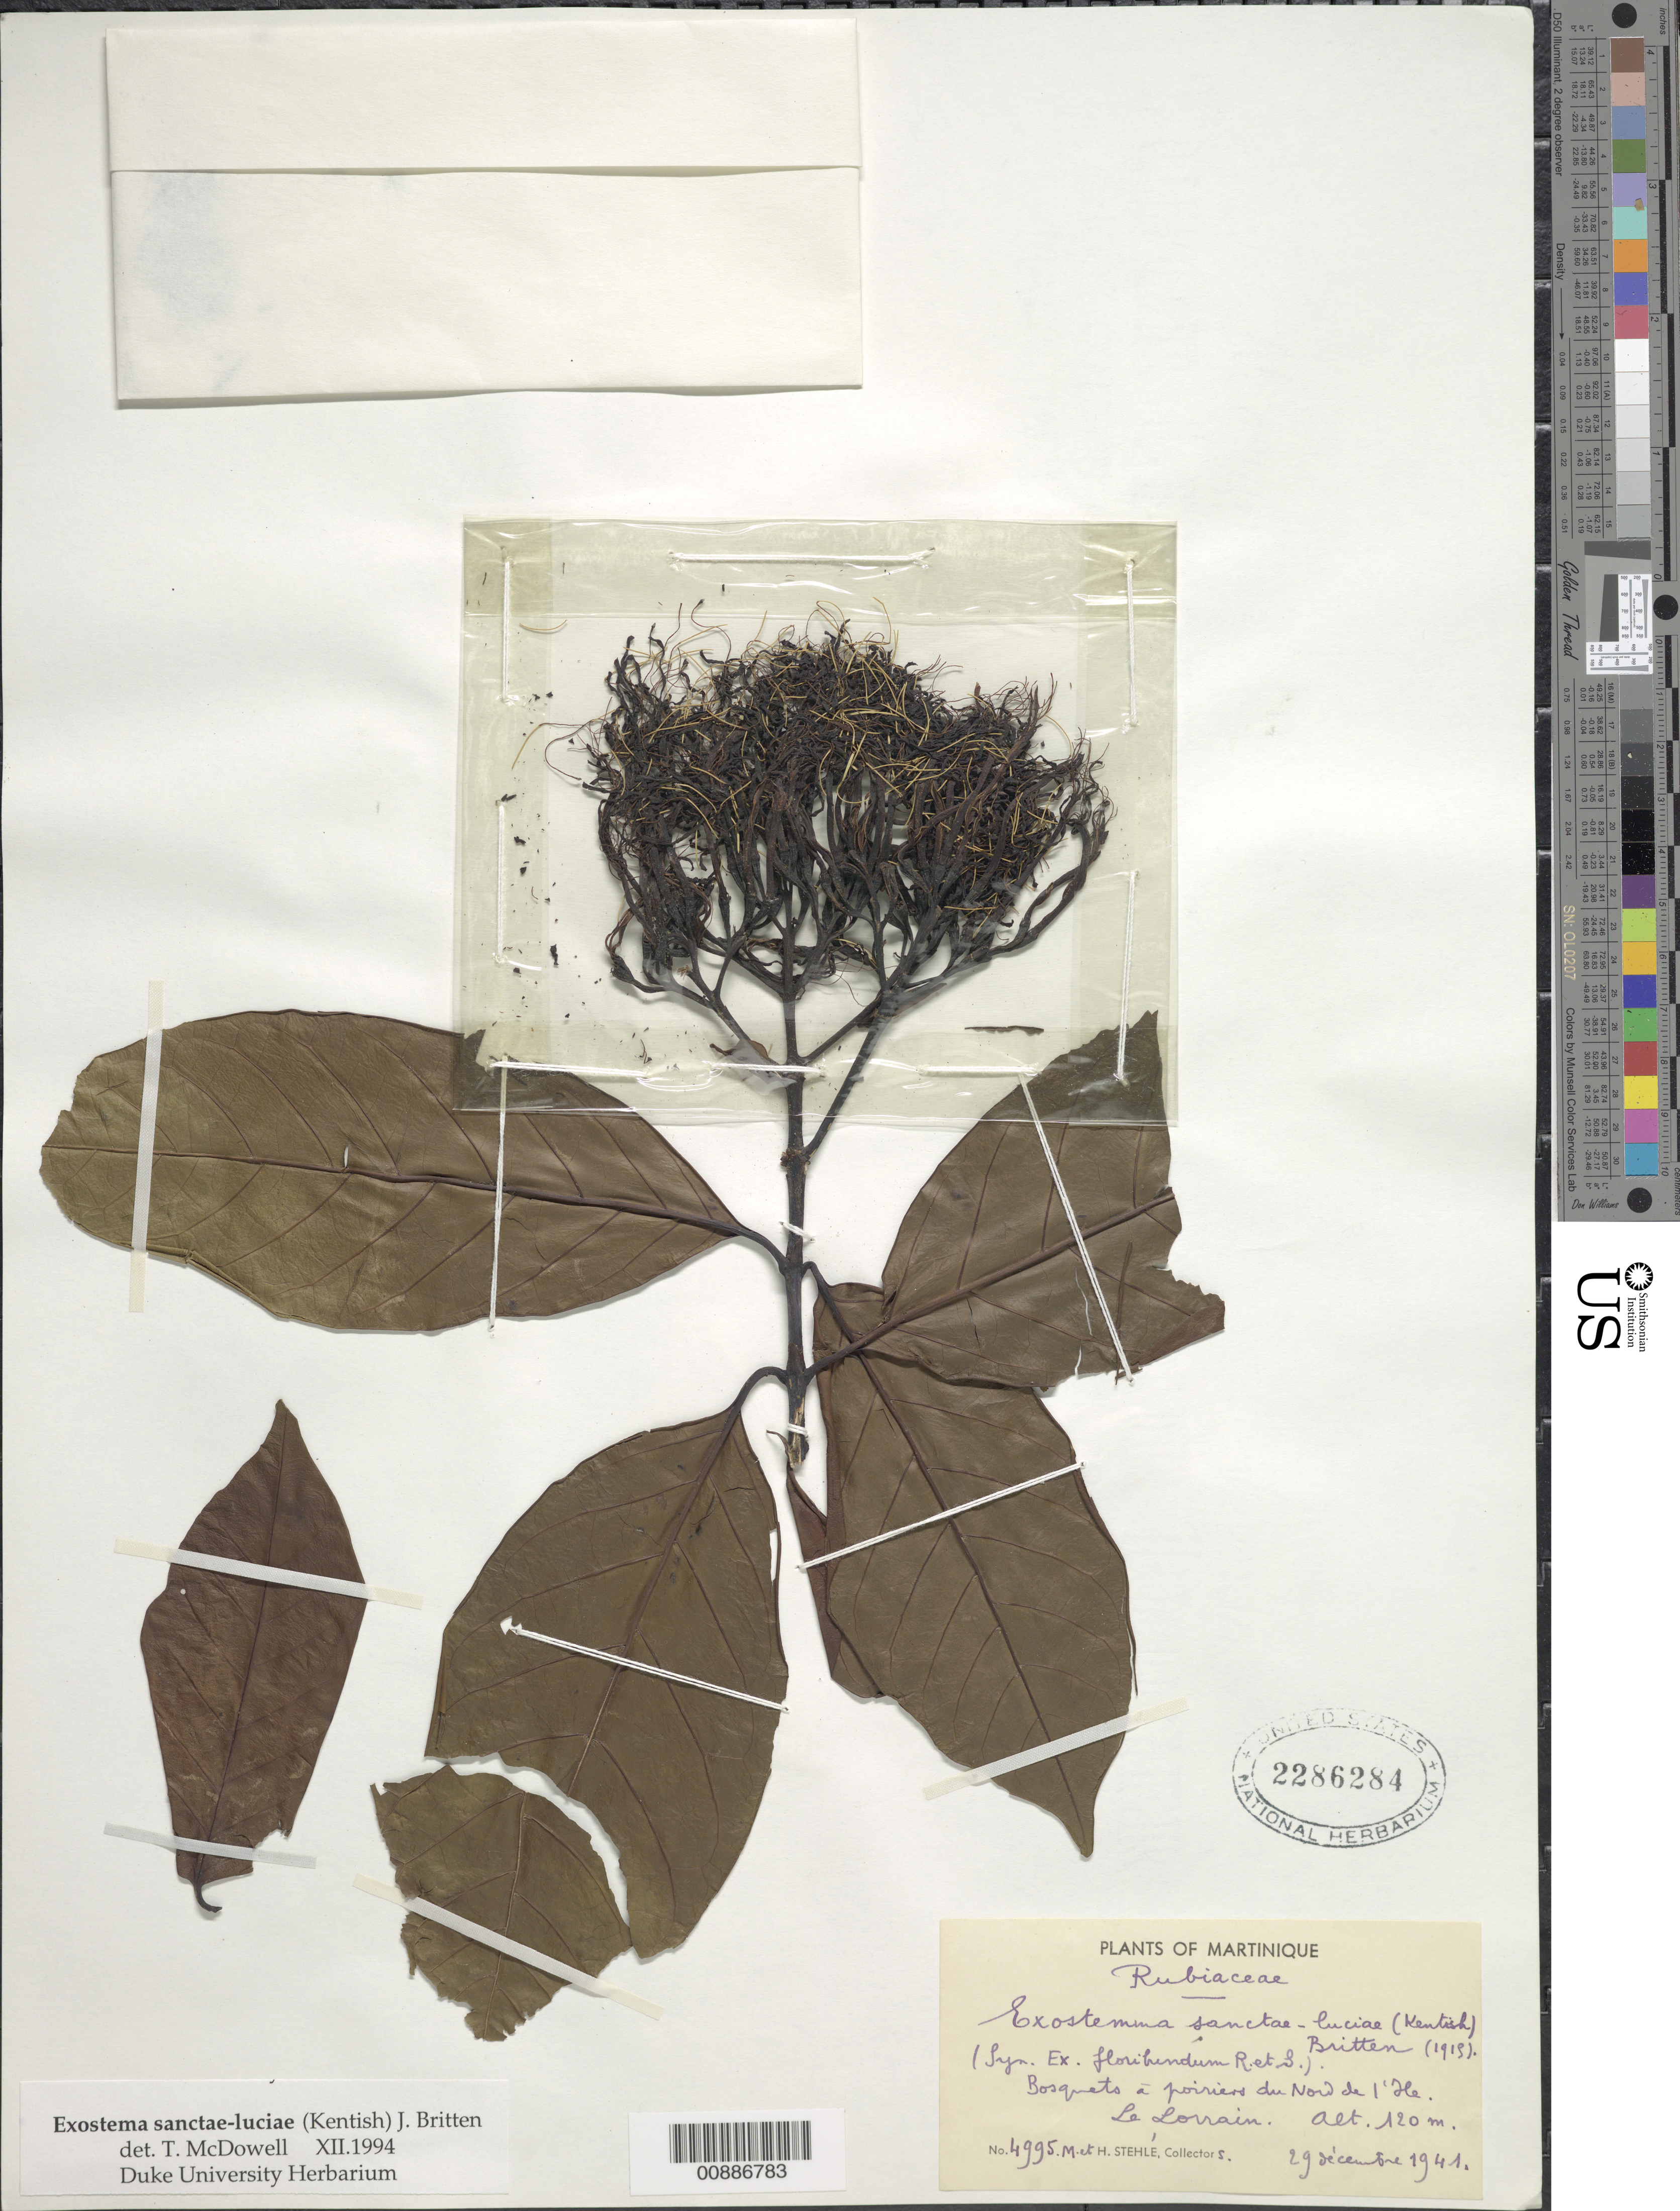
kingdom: Plantae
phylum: Tracheophyta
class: Magnoliopsida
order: Gentianales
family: Rubiaceae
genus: Exostema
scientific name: Exostema sanctae-luciae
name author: (Kentish) Britten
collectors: H. Stehlé & M. Stehlé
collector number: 4995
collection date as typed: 29 Dec 1941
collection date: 1941-12-29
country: Martinique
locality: Le Lorrain. Nord d l'Ile.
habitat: Thickets and prairies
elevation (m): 120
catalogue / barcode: US 2286284